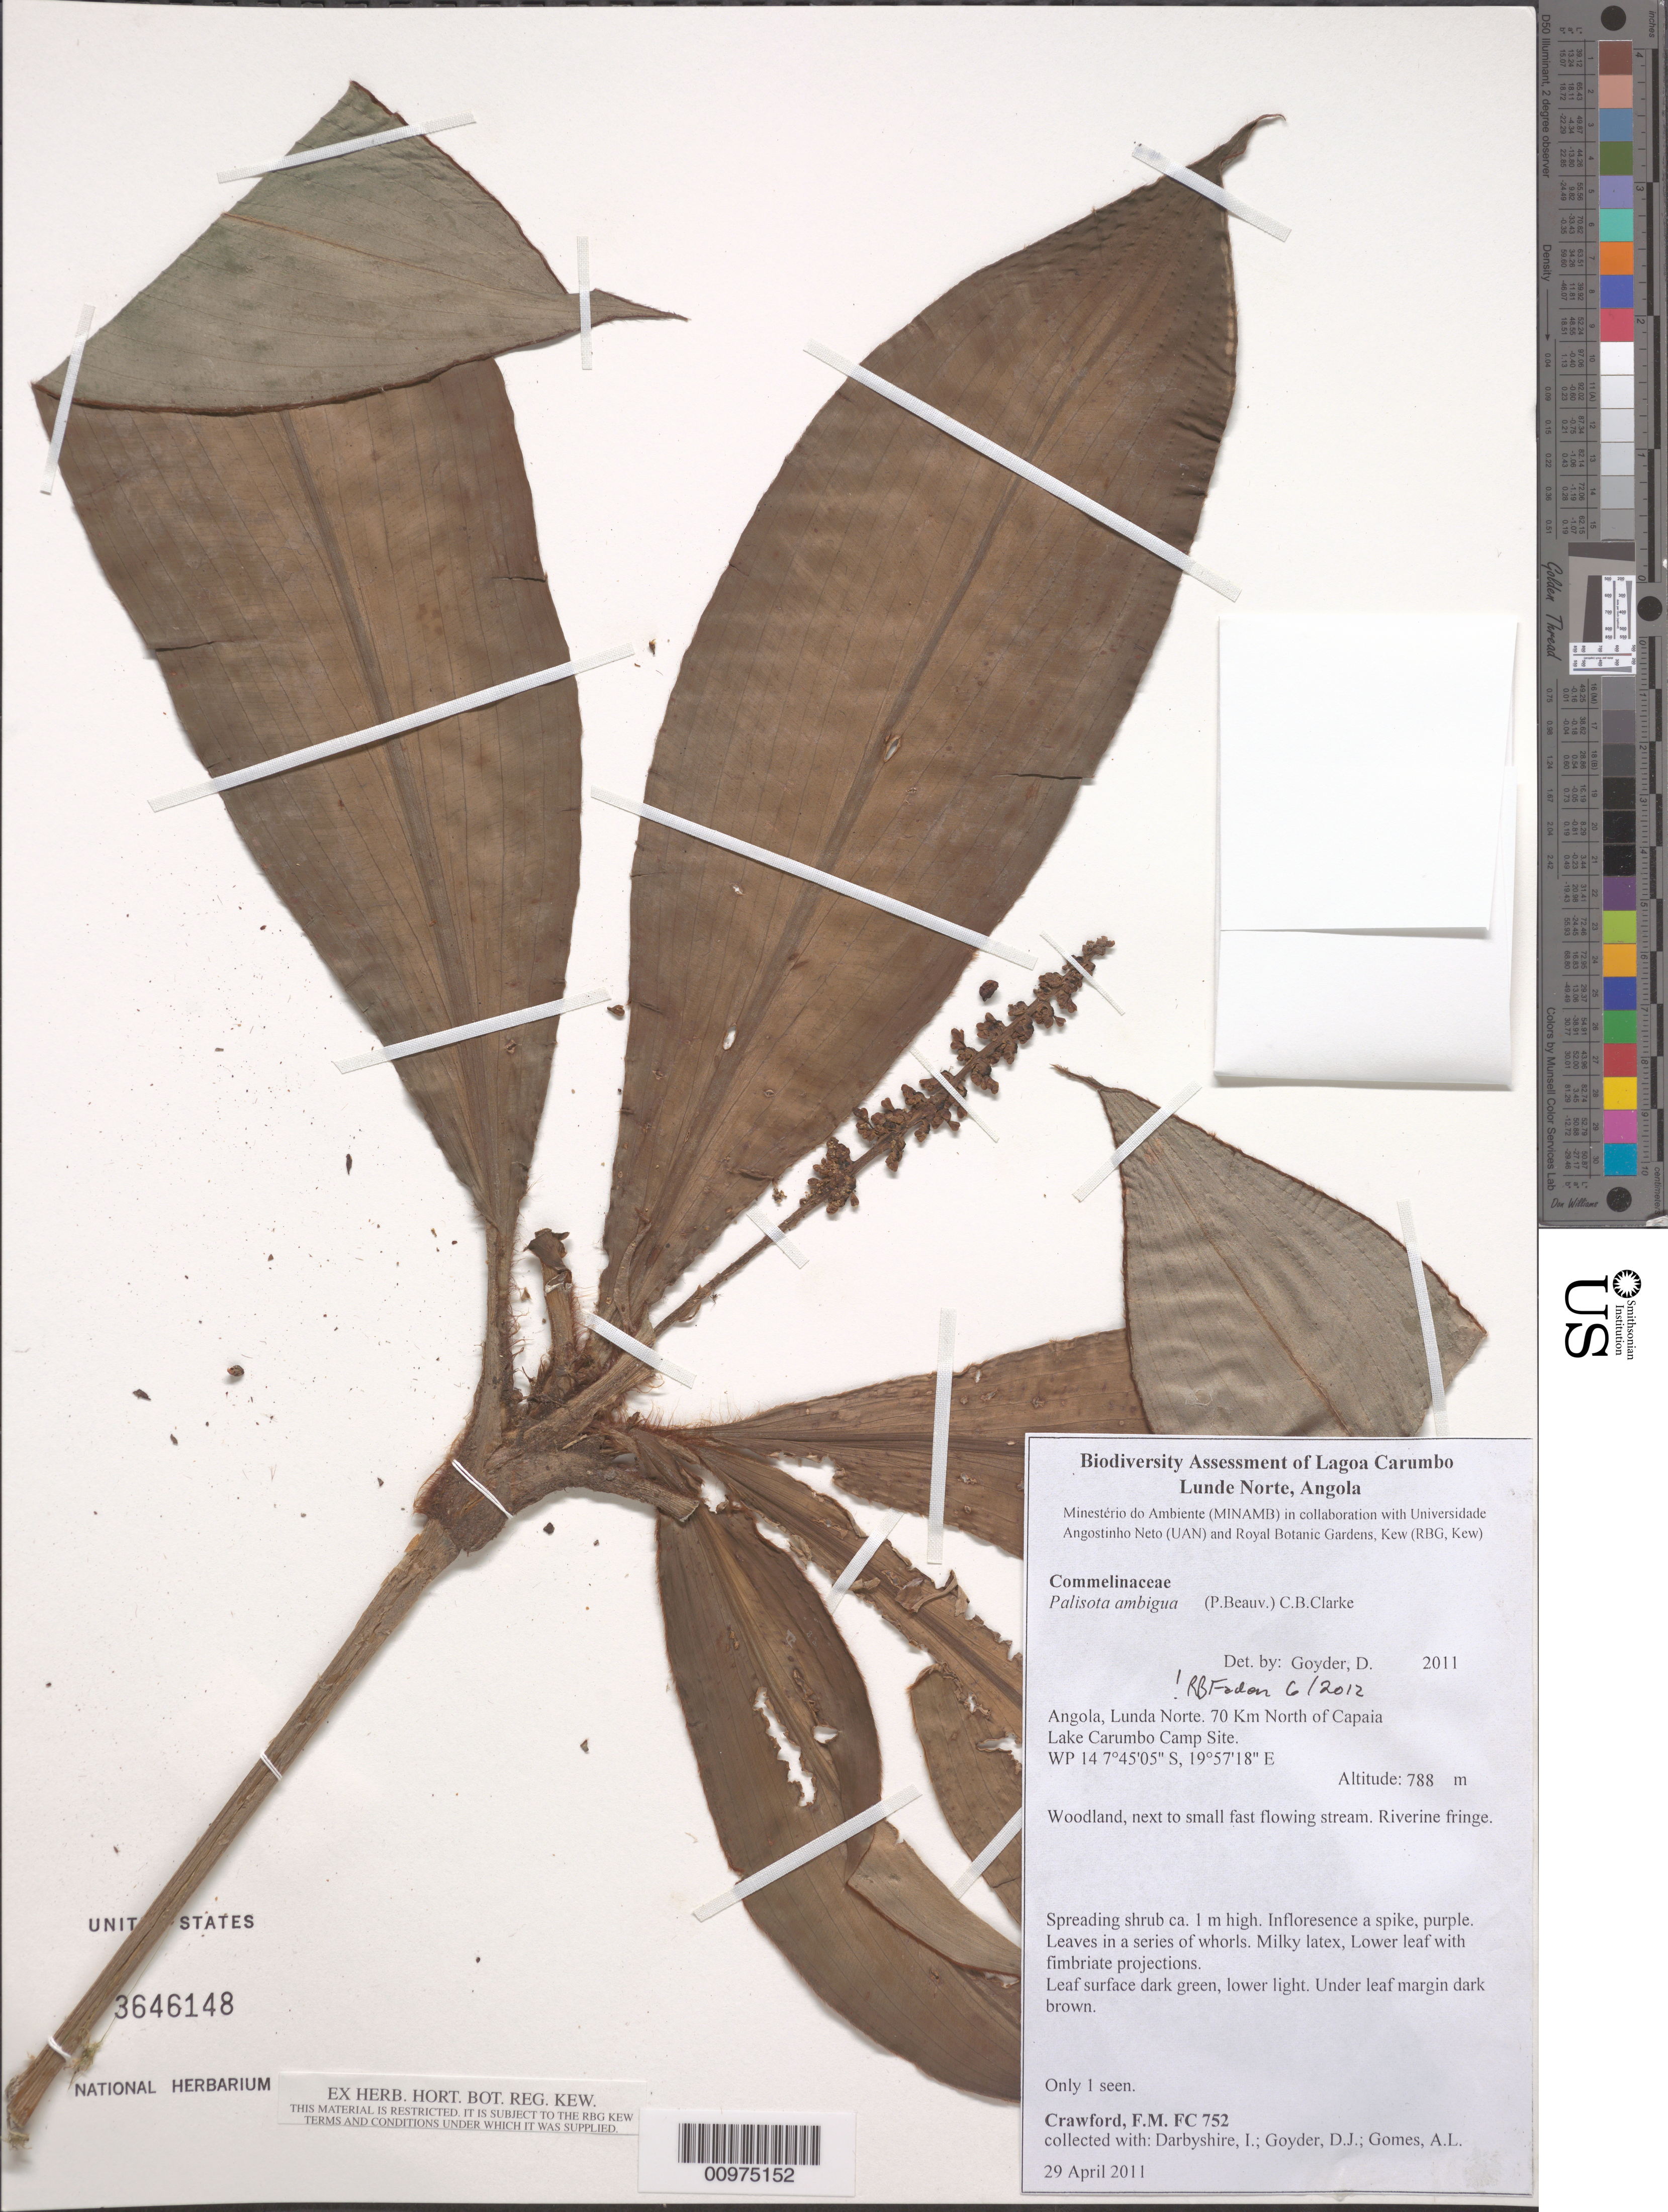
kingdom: Plantae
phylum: Tracheophyta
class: Liliopsida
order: Commelinales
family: Commelinaceae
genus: Palisota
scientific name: Palisota ambigua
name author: (P. Beauv.) C.B. Clarke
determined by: Faden, Robert B., (US), Smithsonian Institution - National Museum of Natural History (UNITED STATES)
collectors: F. Crawford et al.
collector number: FC 752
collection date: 2011-04-29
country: Angola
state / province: Lunda Norte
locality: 70 km North of Capaia. Lake Carumbo Camp Site. WP 14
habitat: Woodland, next to small fast flowing stream. Riverine fringe.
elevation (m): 788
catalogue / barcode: US 3646148